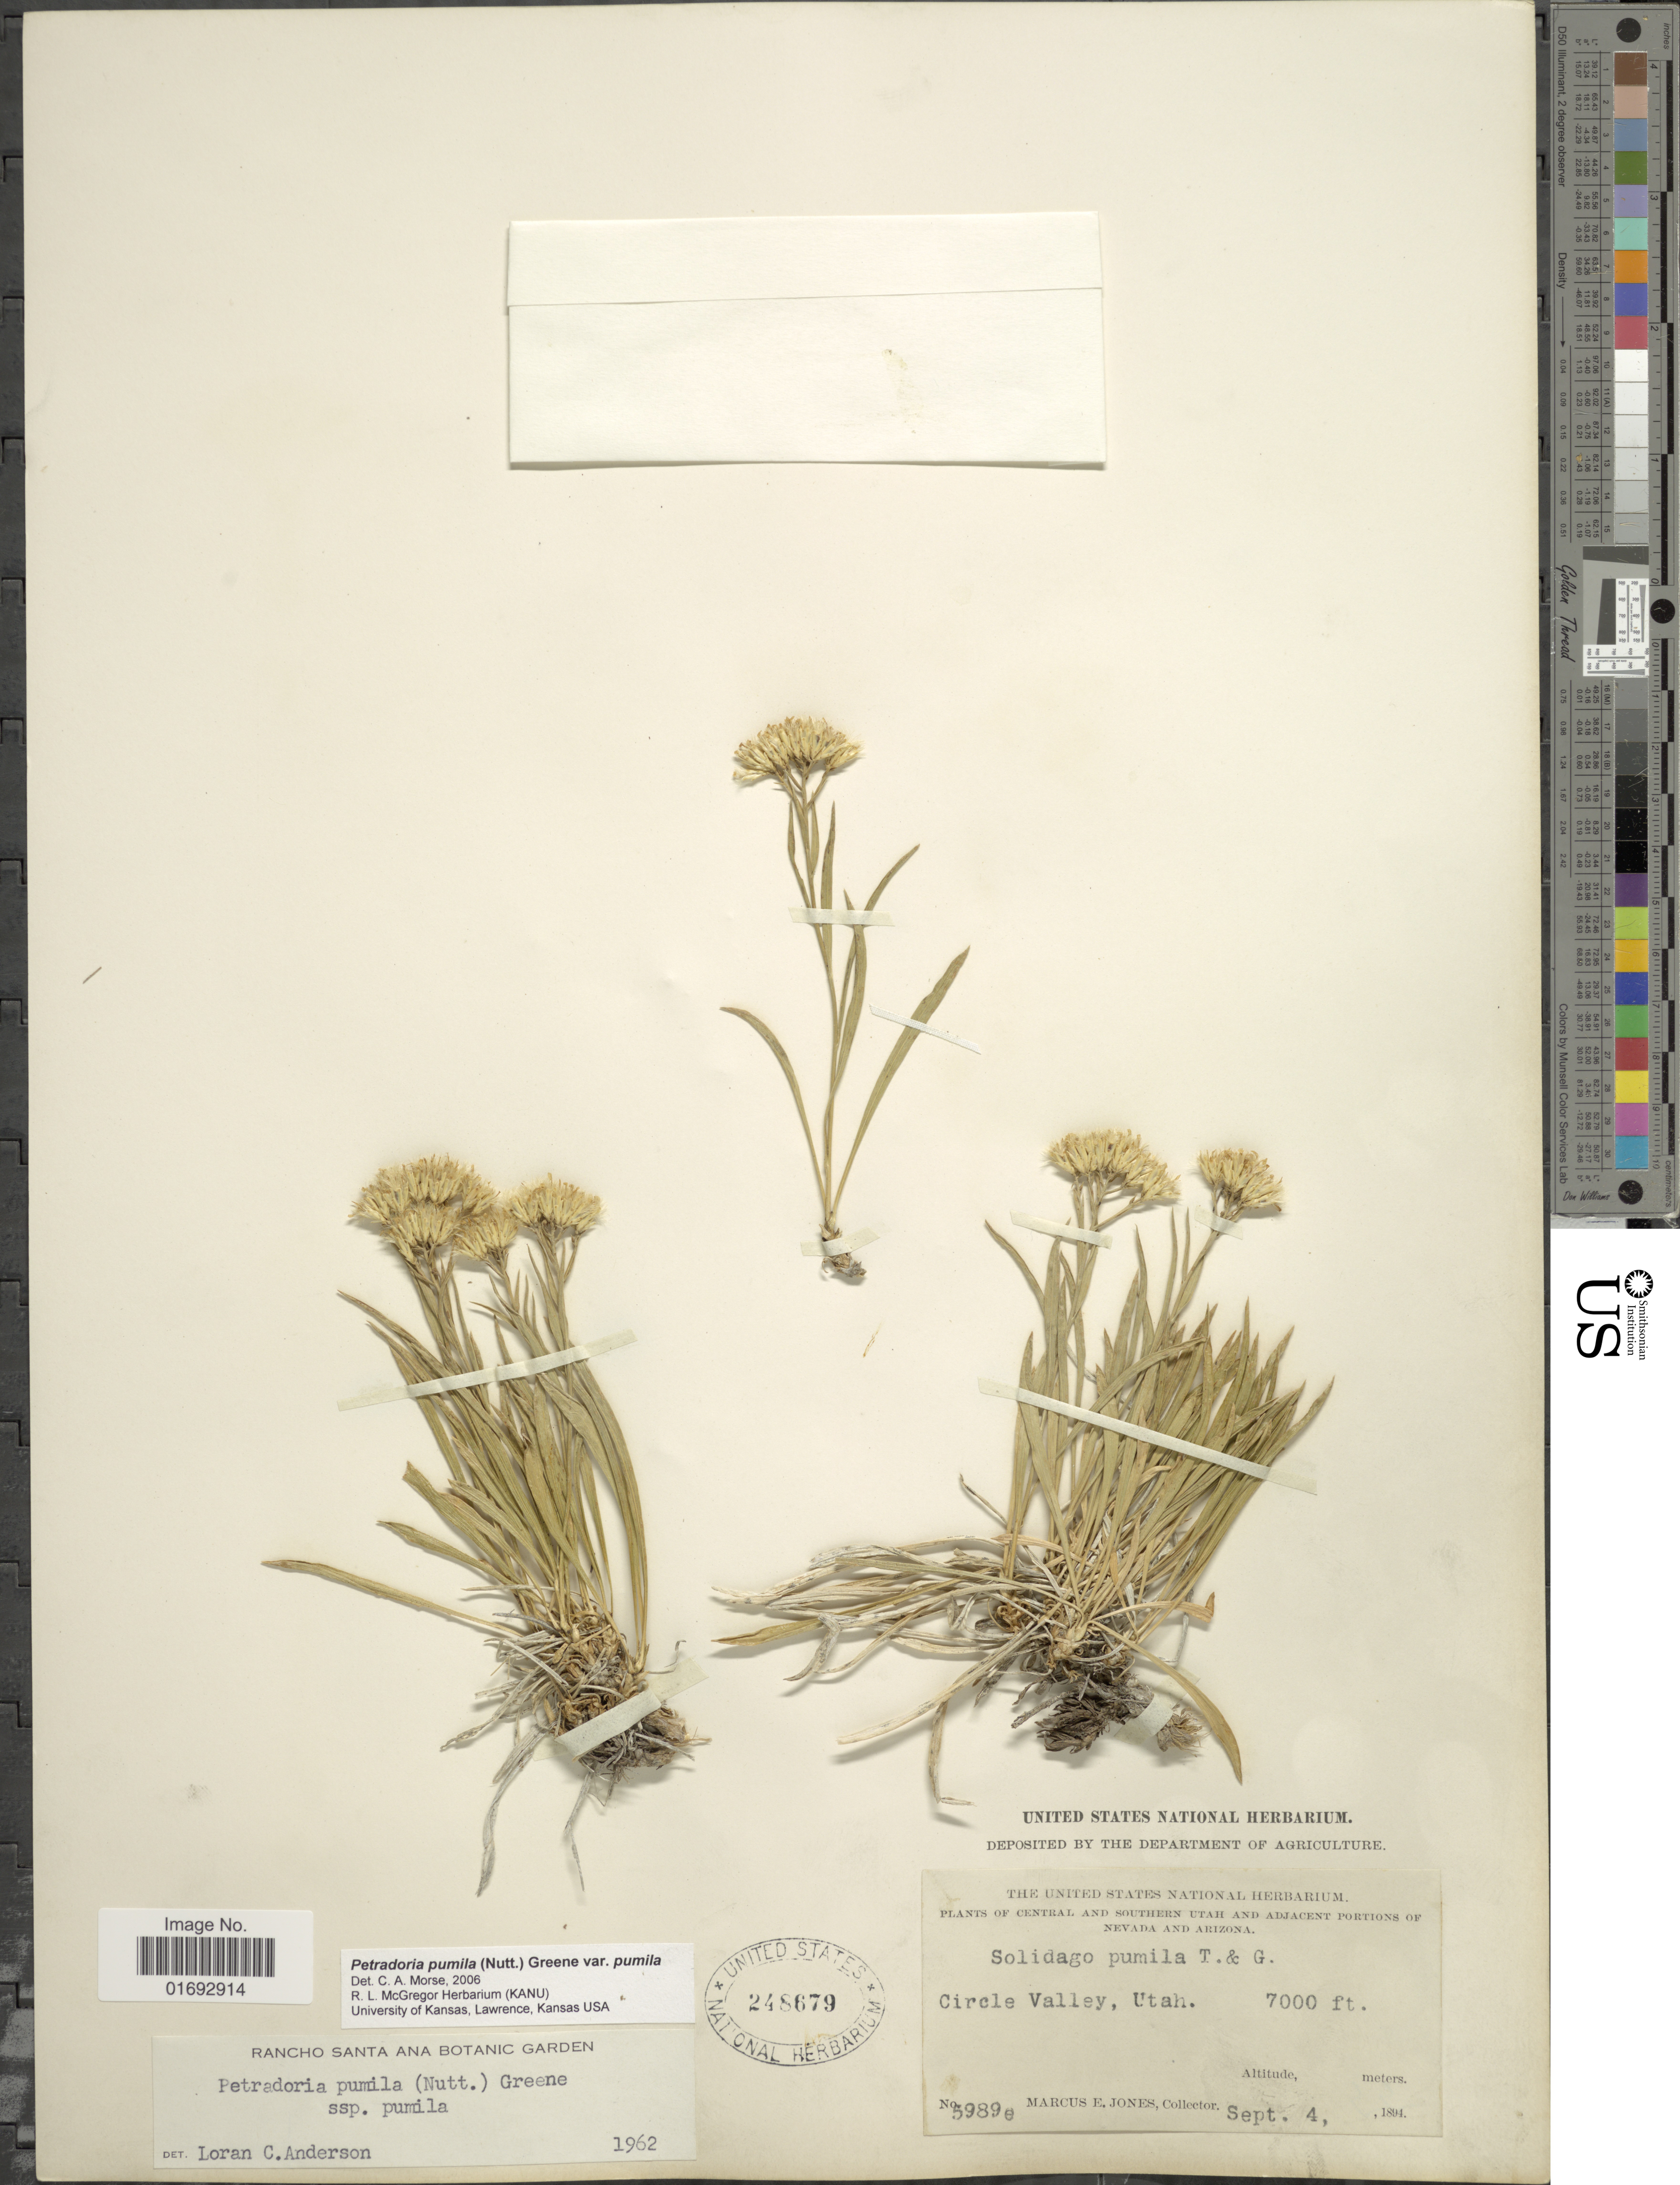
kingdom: Plantae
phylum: Tracheophyta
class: Magnoliopsida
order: Asterales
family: Asteraceae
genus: Petradoria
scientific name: Petradoria pumila var. pumila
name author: (Nutt.) Greene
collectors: M. E. Jones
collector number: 59789e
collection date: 1894-09-04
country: United States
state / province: Utah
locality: Central and Southern Utah, Cricle Valley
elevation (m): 2134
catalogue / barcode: US 248679